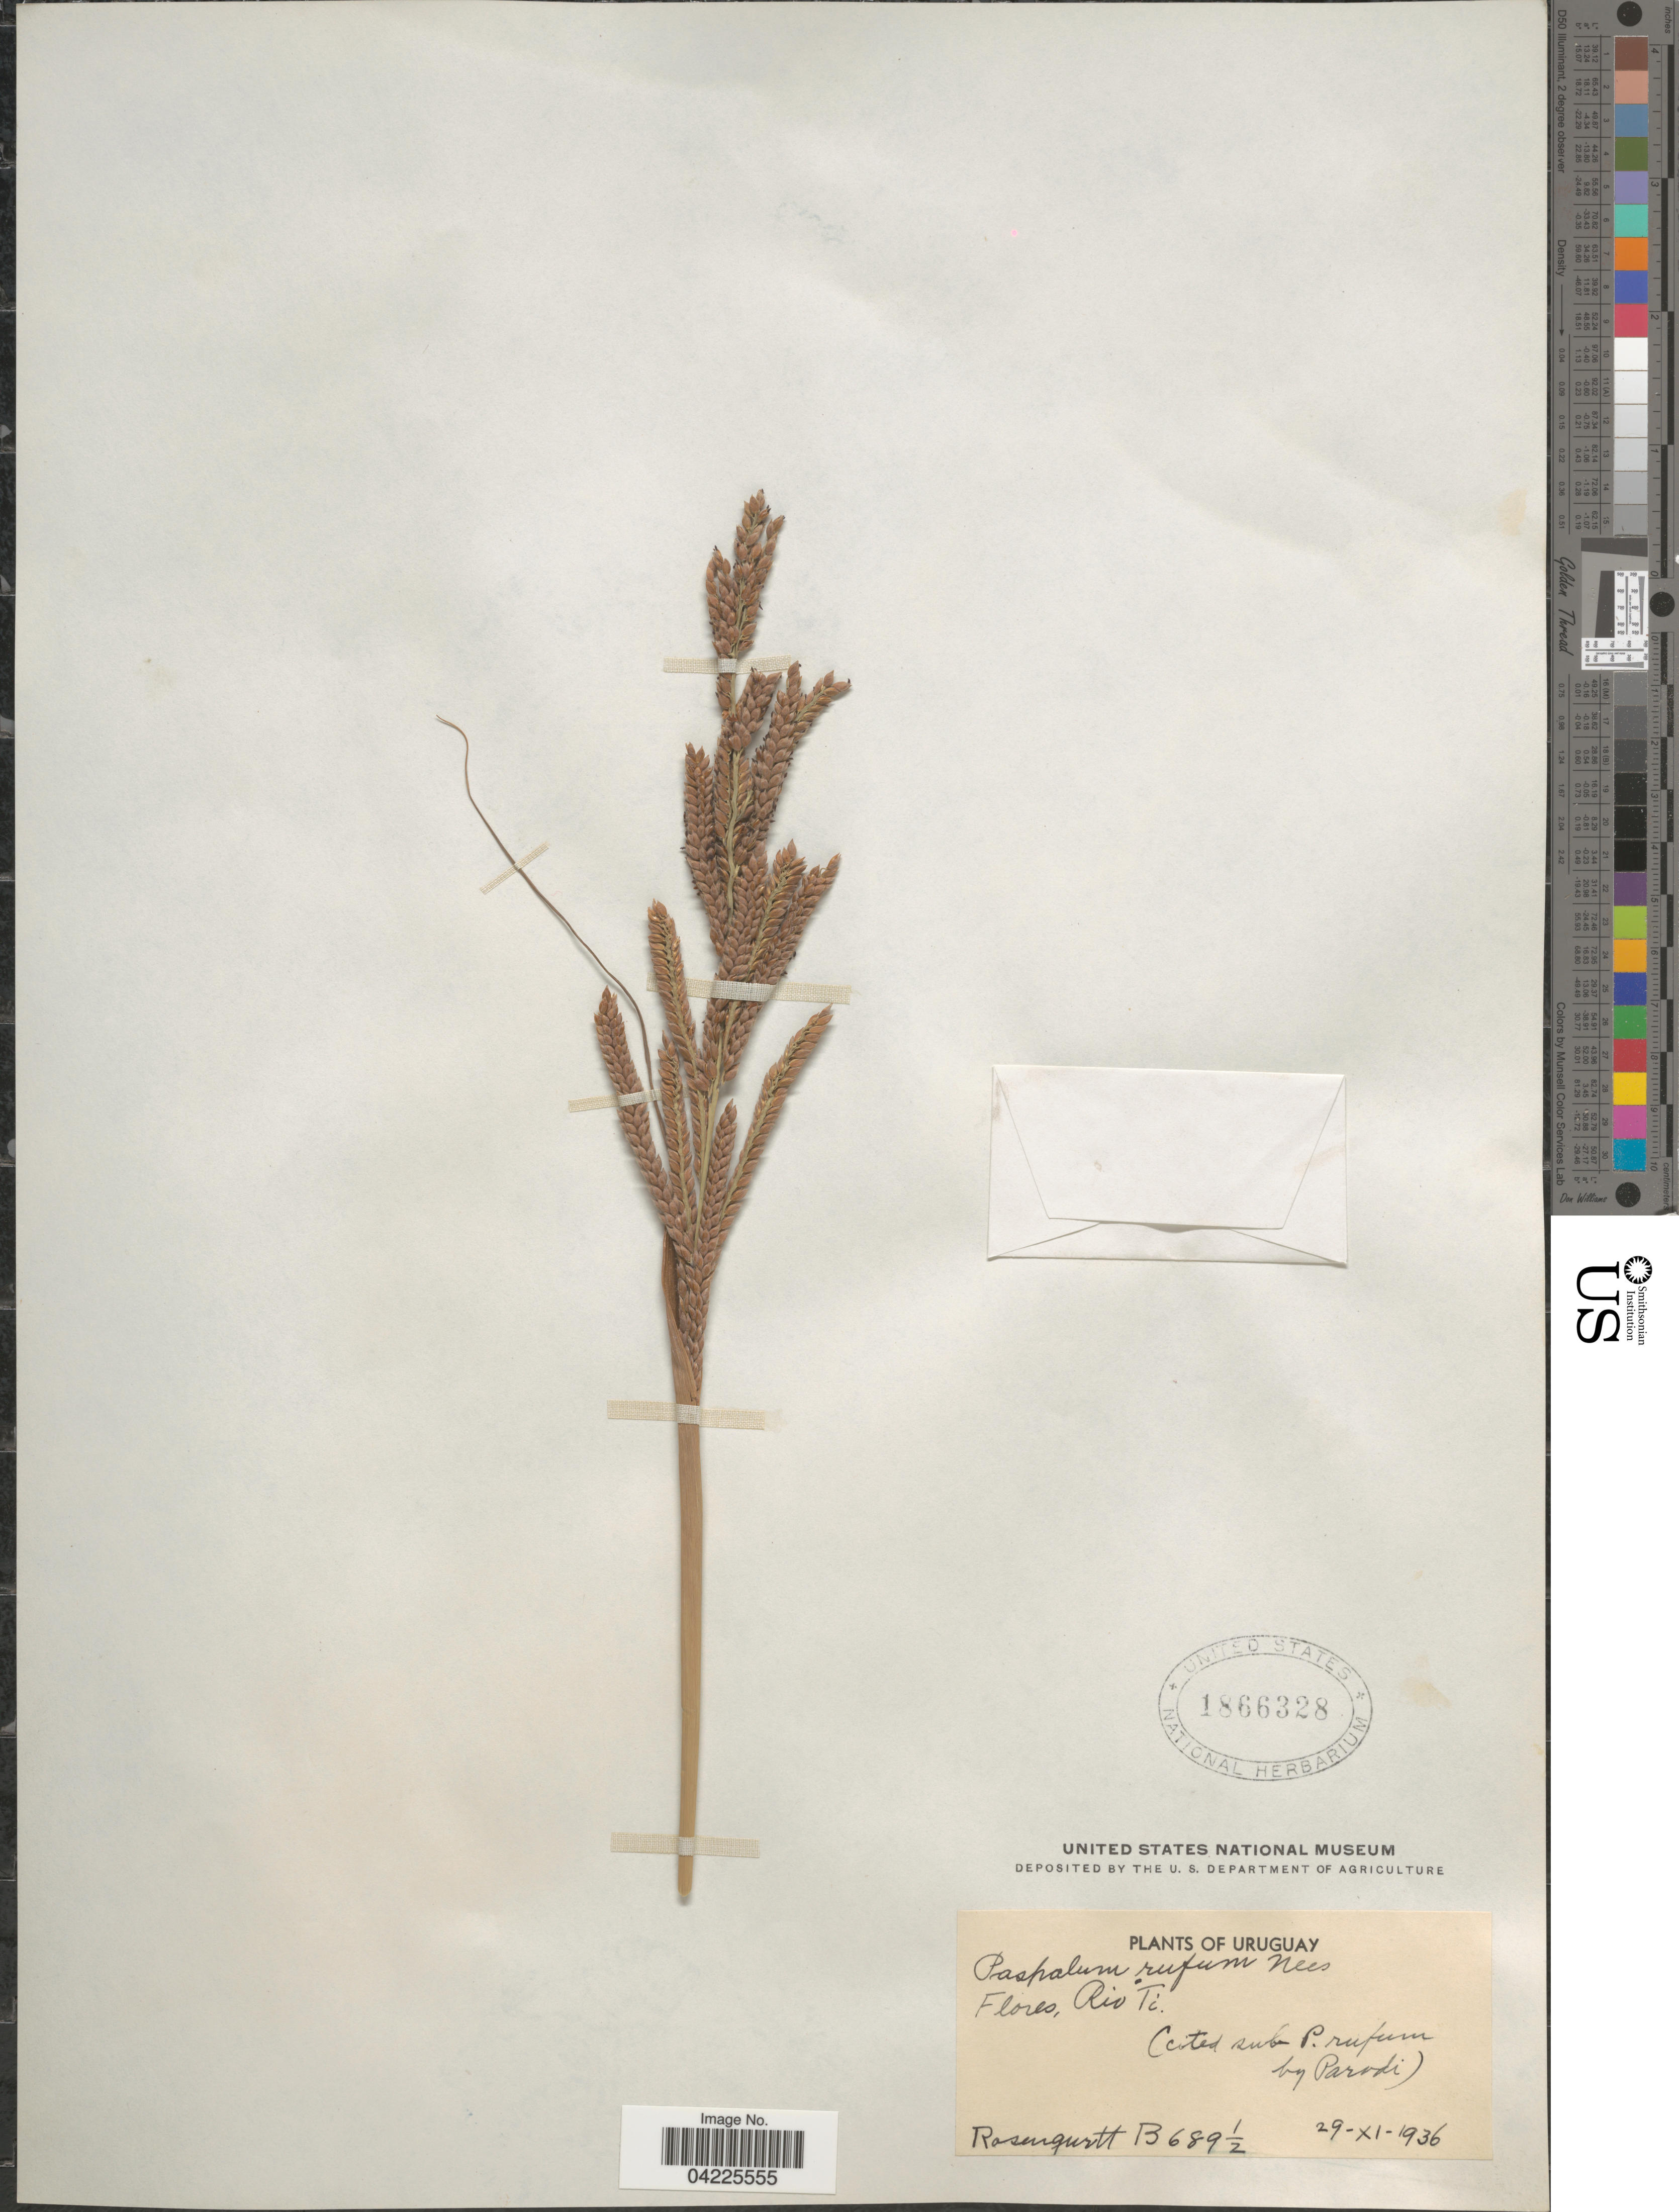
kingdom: Plantae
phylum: Tracheophyta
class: Liliopsida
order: Poales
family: Poaceae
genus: Paspalum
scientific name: Paspalum rufum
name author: Nees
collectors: Rosengurtt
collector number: B689½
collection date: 1936-11-29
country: Uruguay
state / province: Flores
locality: Rio Ti.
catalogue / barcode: US 1866328